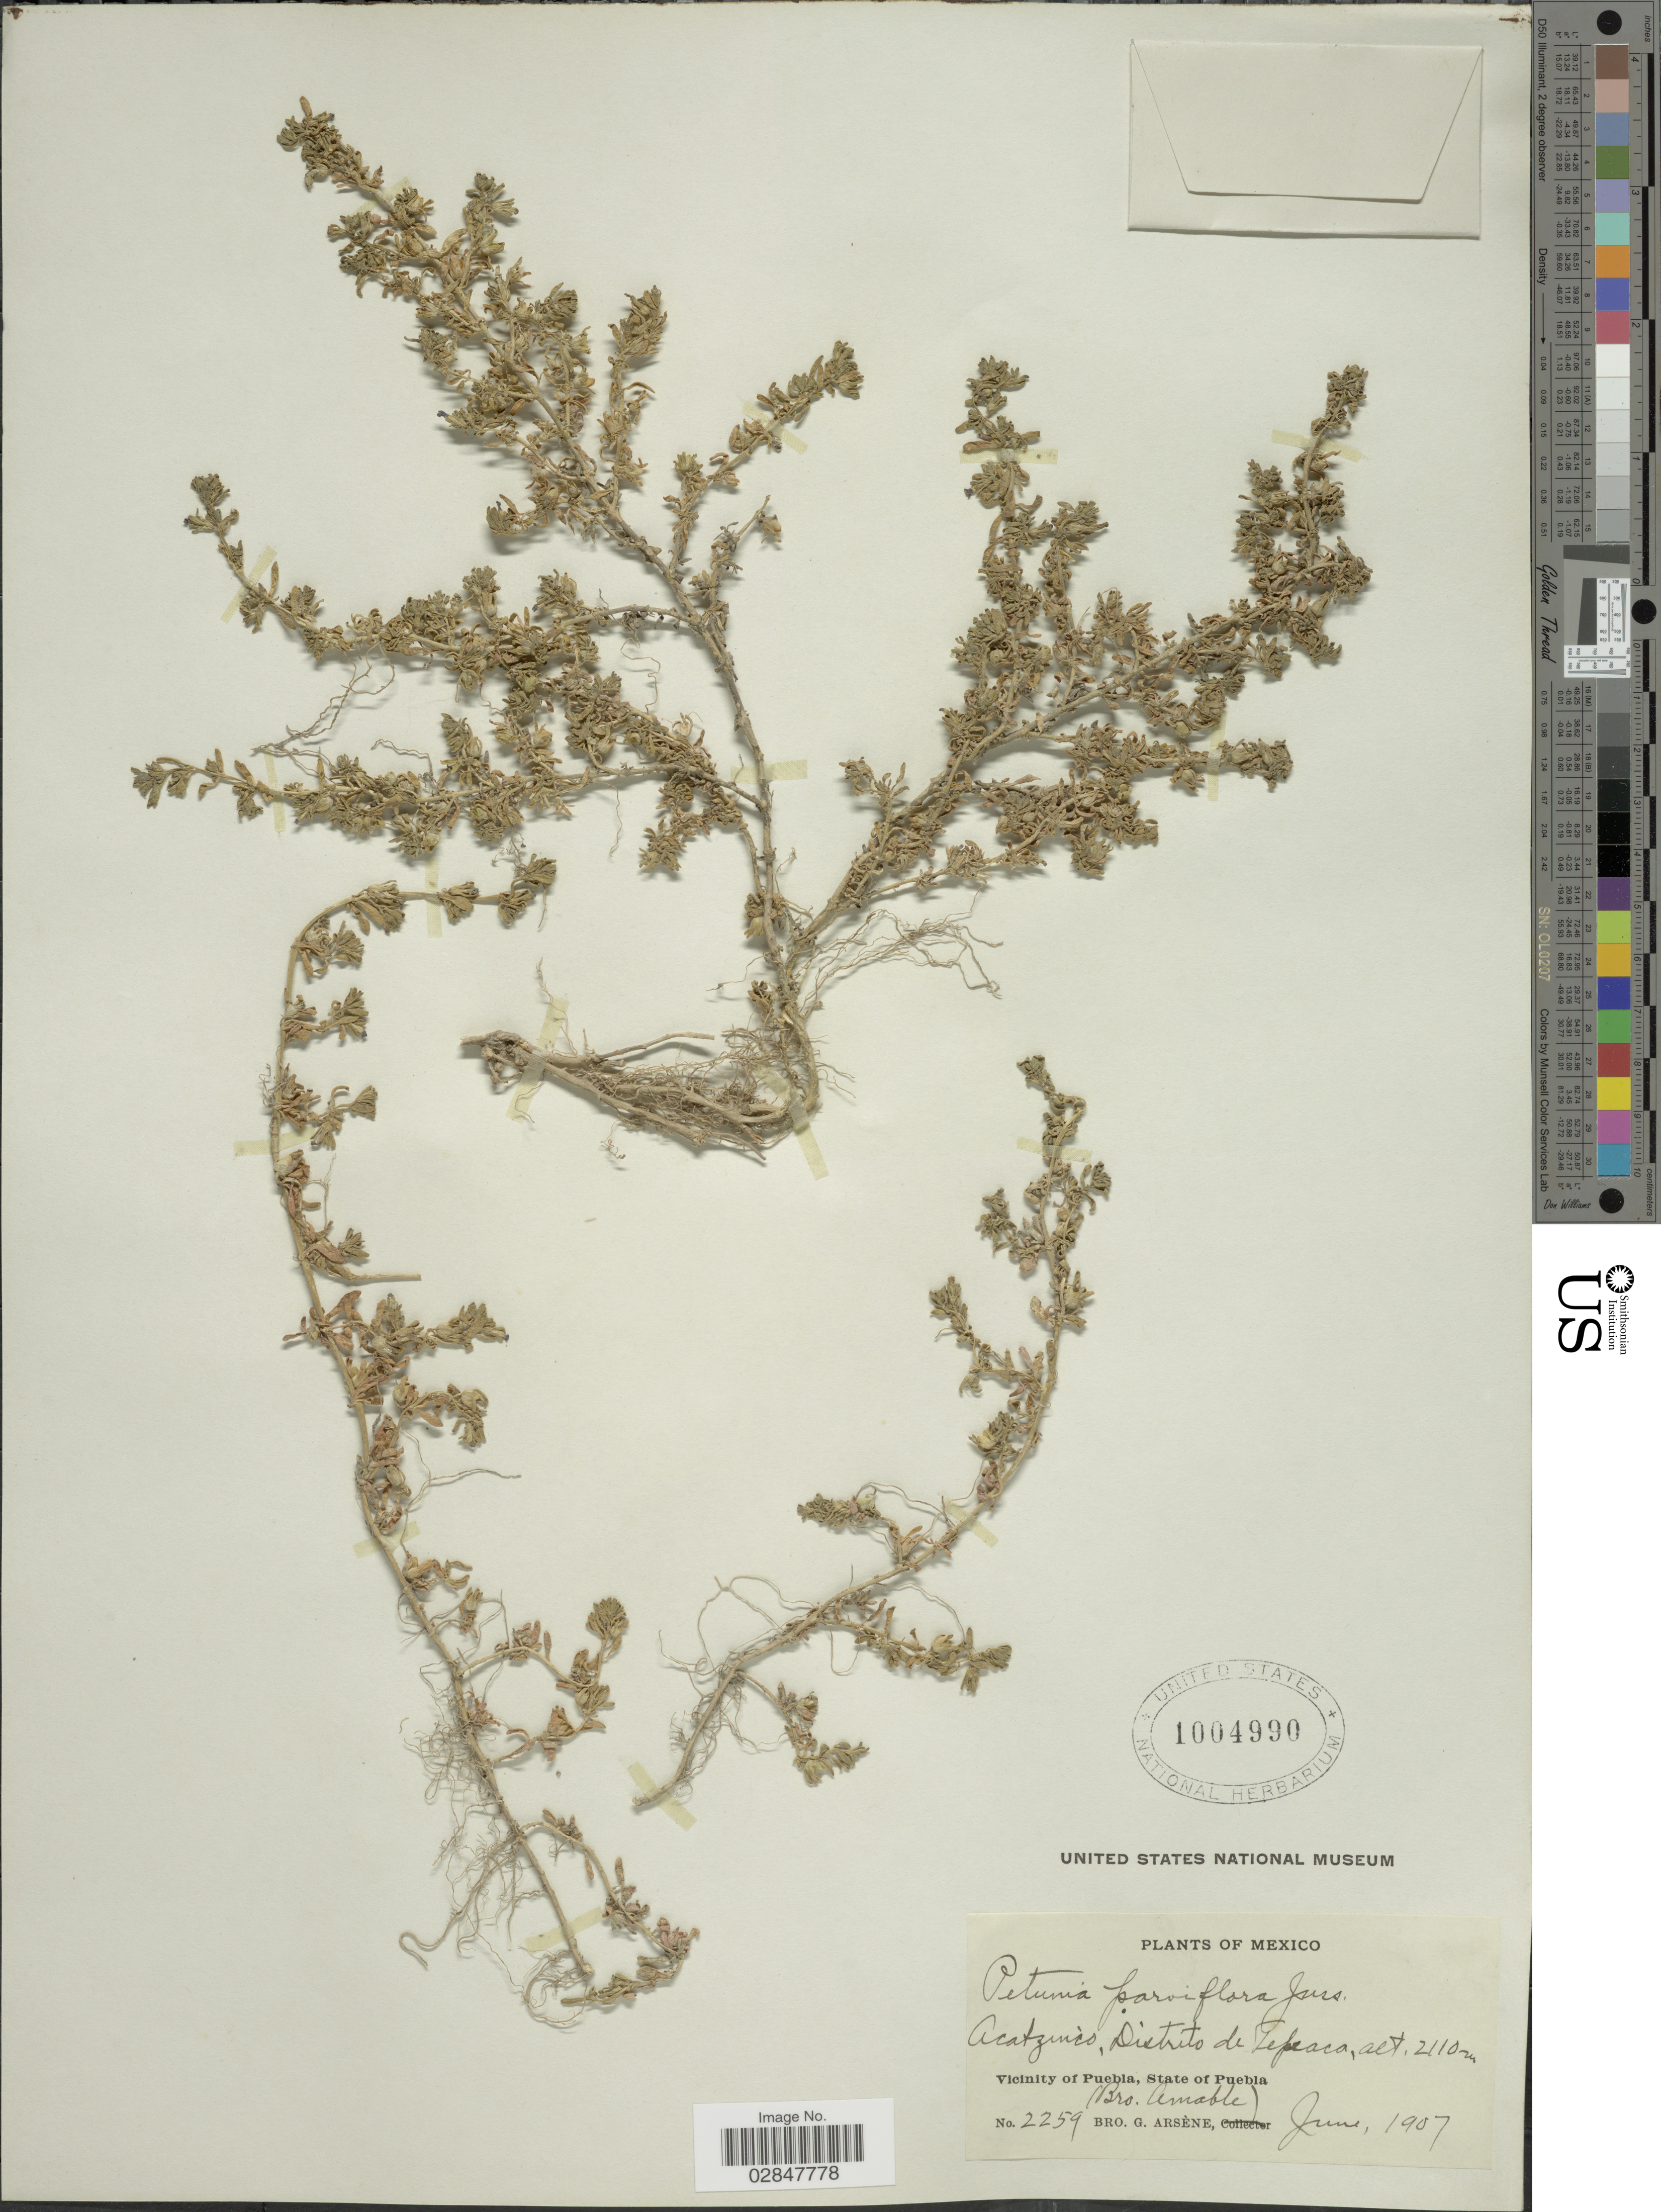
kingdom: Plantae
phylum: Tracheophyta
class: Magnoliopsida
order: Solanales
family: Solanaceae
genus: Petunia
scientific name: Petunia parviflora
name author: Juss.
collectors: Bro. G. Arsène & B. Amable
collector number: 2259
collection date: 1907-06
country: Mexico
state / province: Puebla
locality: Acatzinco, Distrito de Tepeaca, Vicinity of Puebla.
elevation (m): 2110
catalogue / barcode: US 1004990